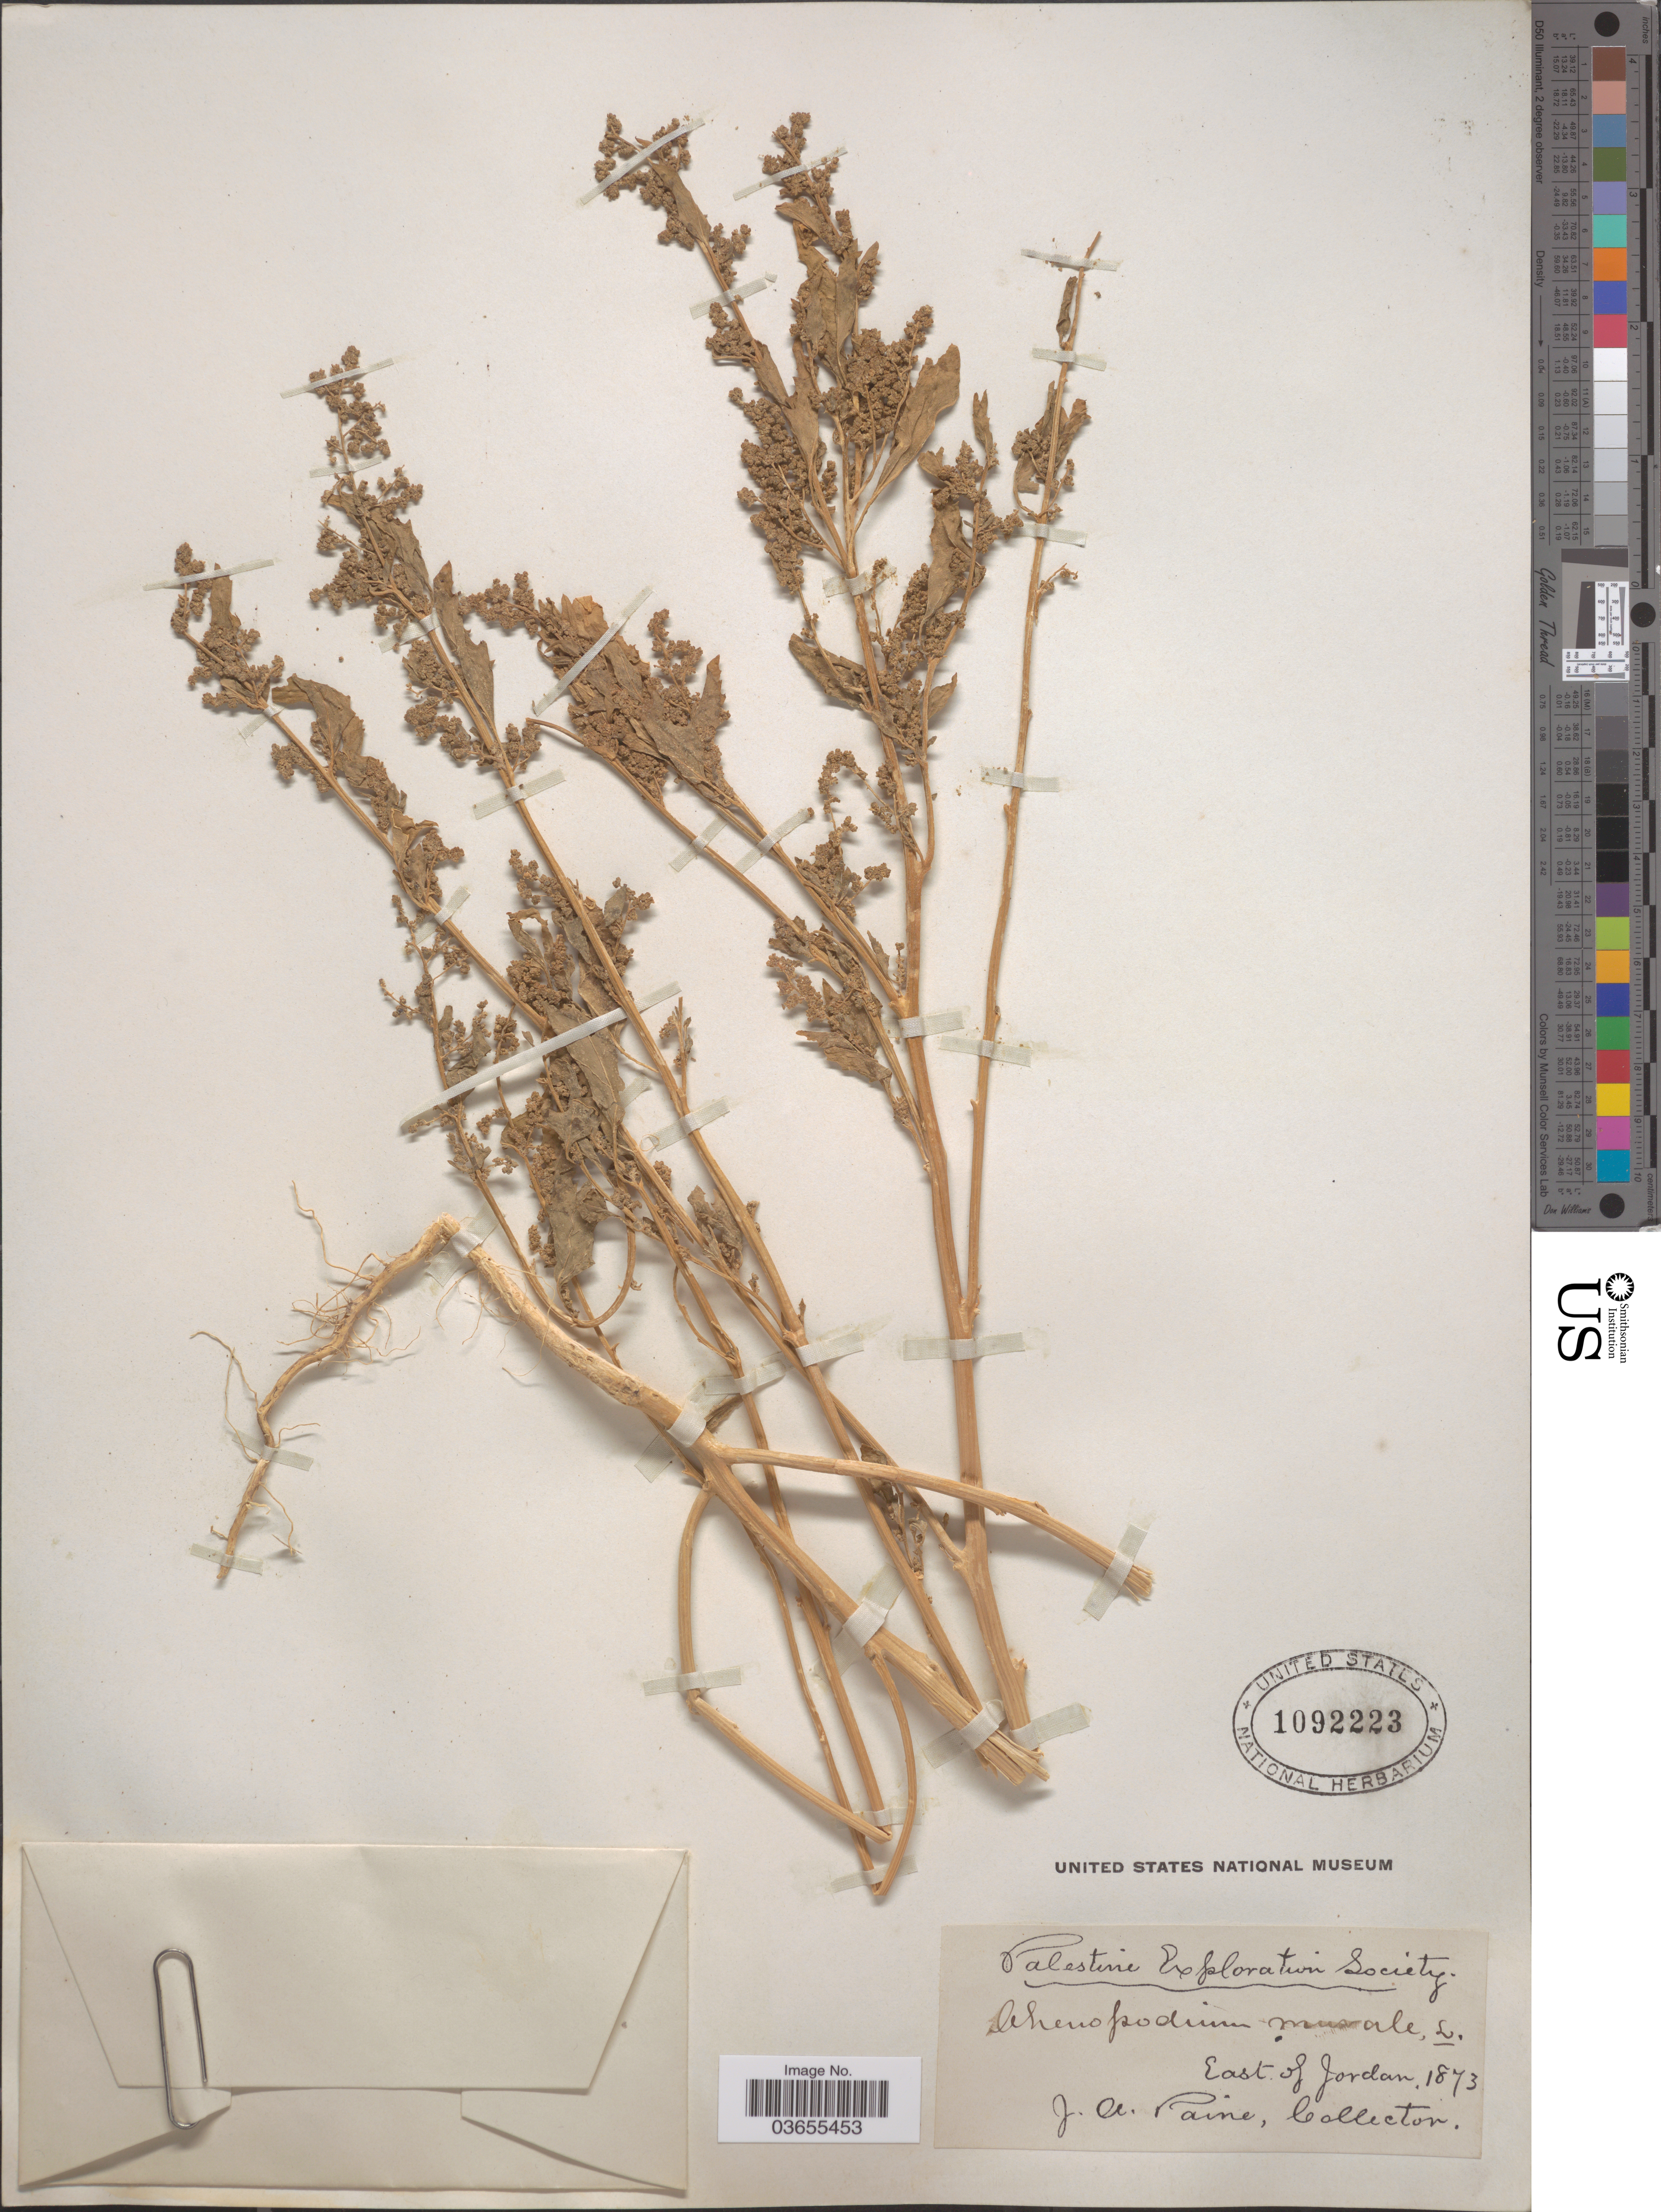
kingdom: Plantae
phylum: Tracheophyta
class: Magnoliopsida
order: Caryophyllales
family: Amaranthaceae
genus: Chenopodium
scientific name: Chenopodium murale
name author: L.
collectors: J. A. Paine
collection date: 1873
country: Jordan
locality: East of Jordan.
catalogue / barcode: US 1092223